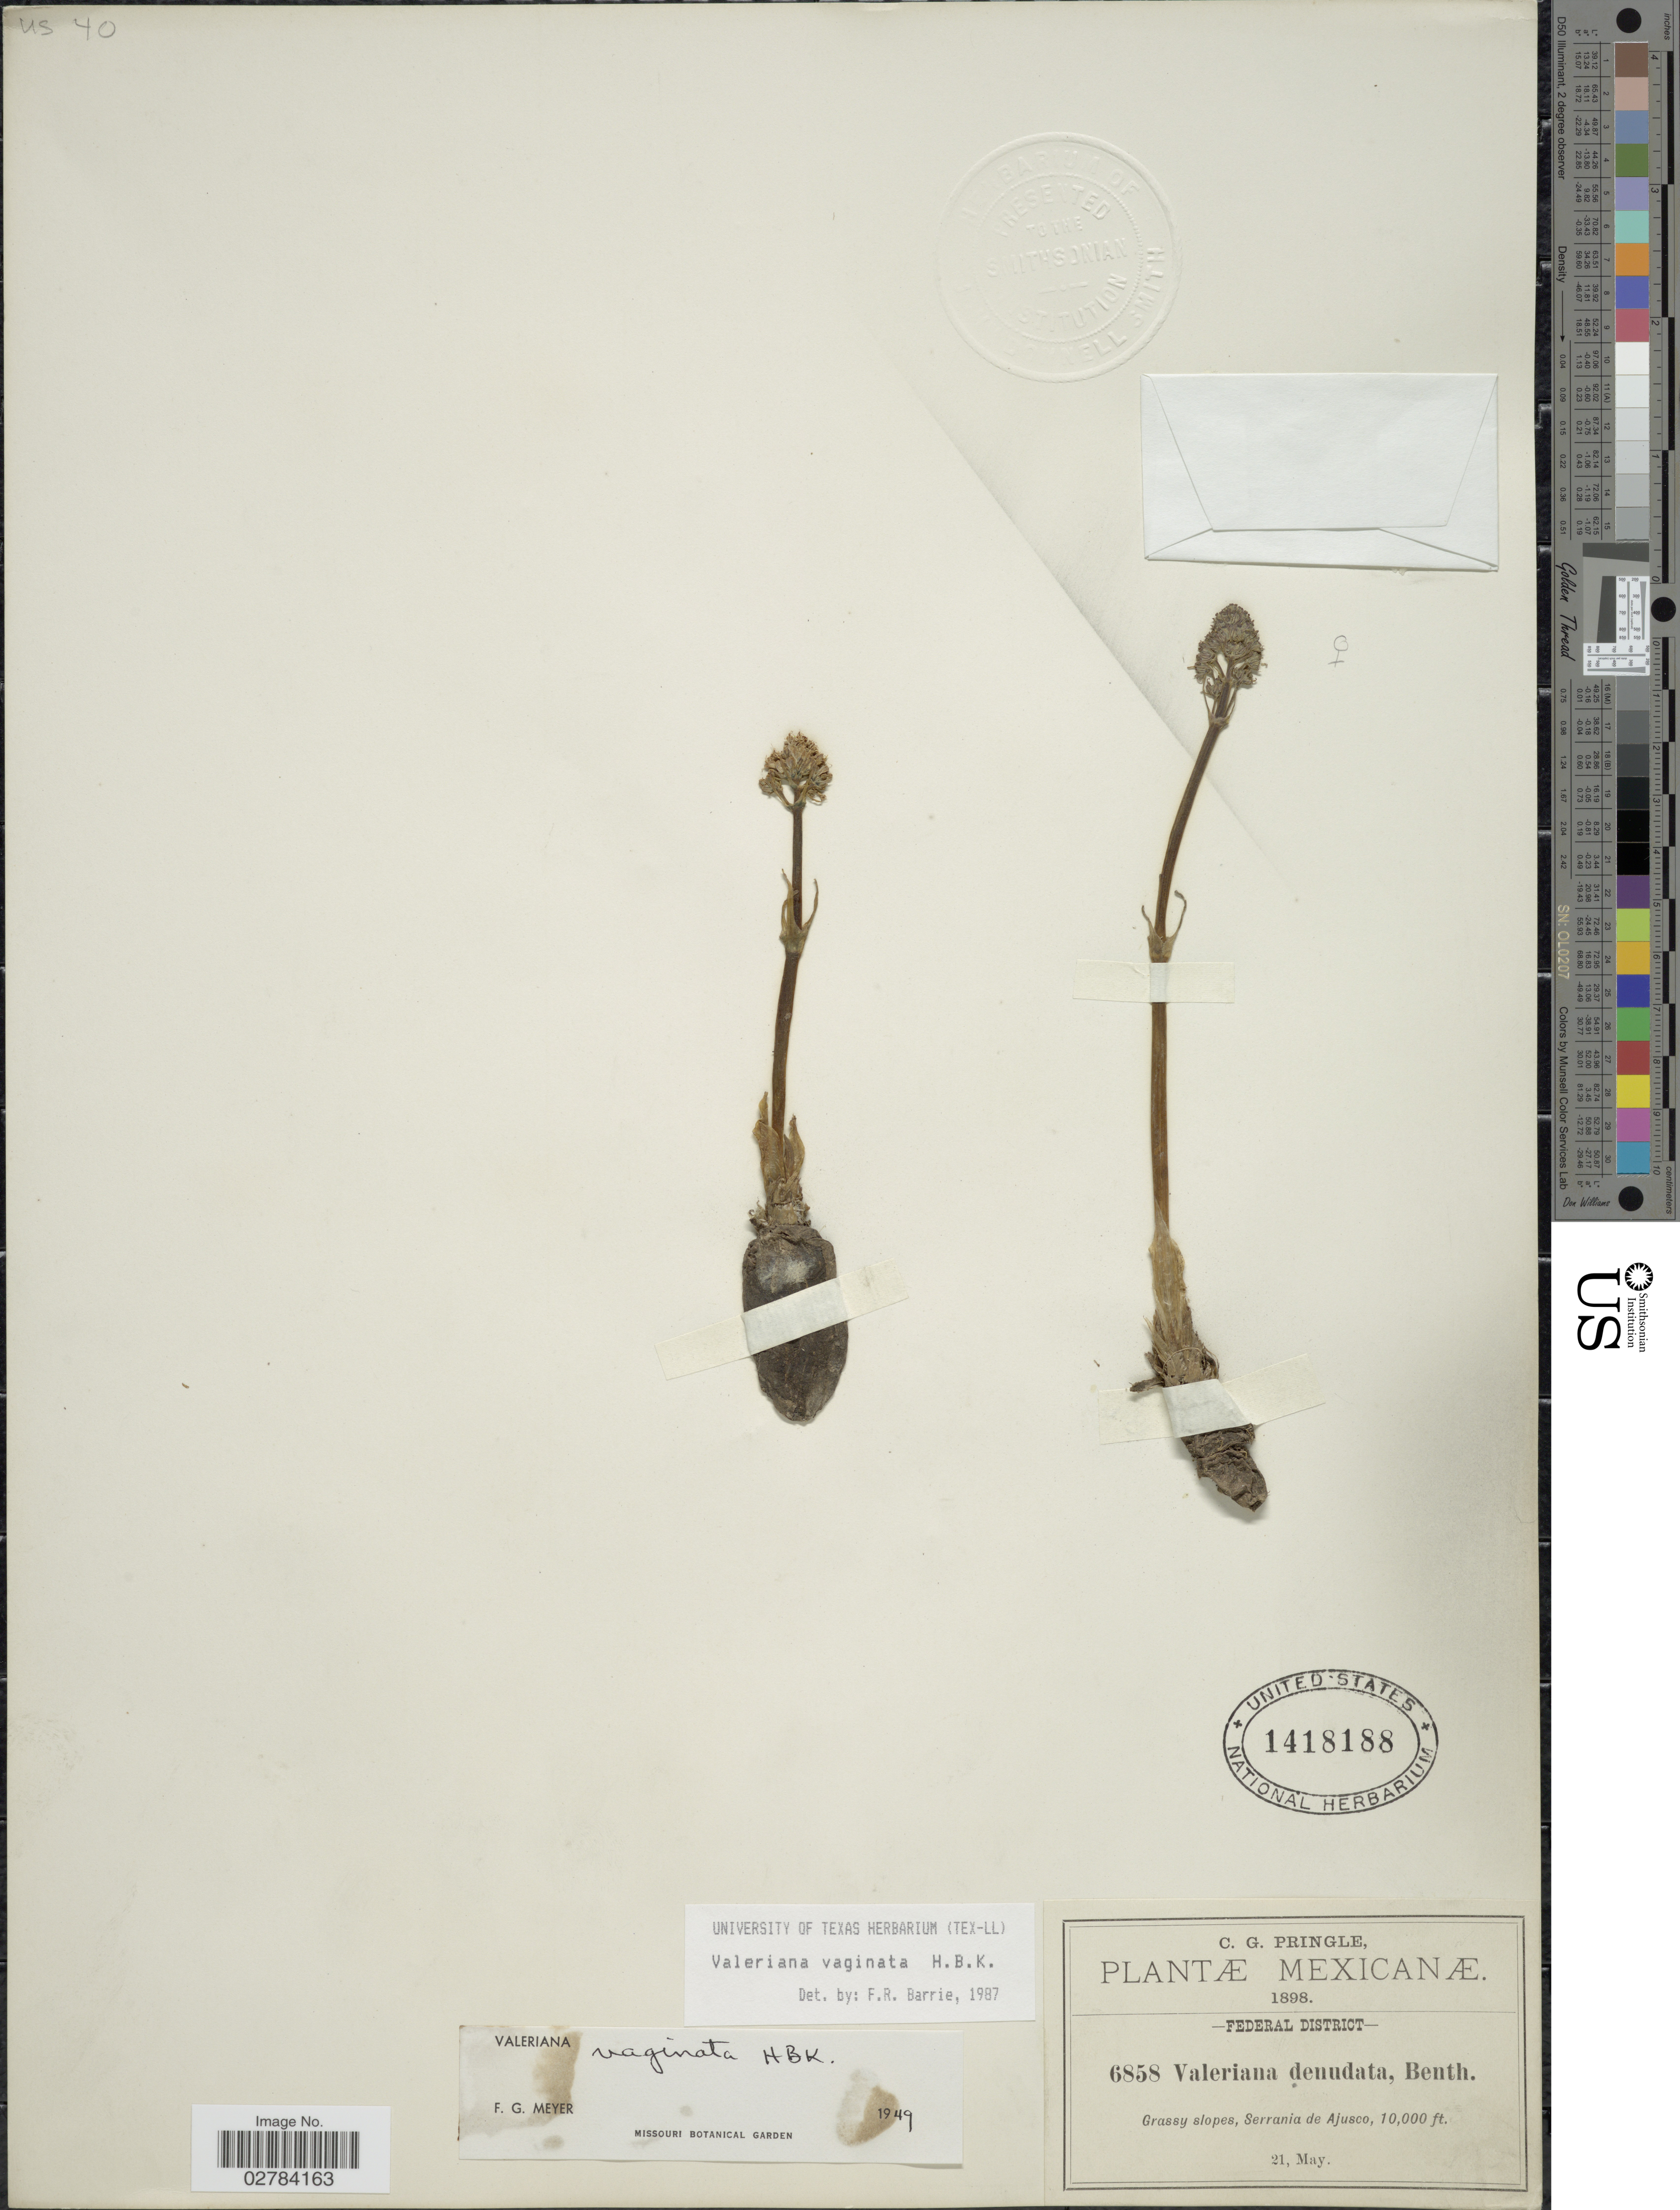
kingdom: Plantae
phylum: Tracheophyta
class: Magnoliopsida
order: Dipsacales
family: Caprifoliaceae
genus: Valeriana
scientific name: Valeriana vaginata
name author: Kunth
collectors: C. G. Pringle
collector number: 6858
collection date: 1898-05-21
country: Mexico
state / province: Distrito Federal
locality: Federal District. Grassy slopes, Serrania de Ajusco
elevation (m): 3048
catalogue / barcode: US 1418188